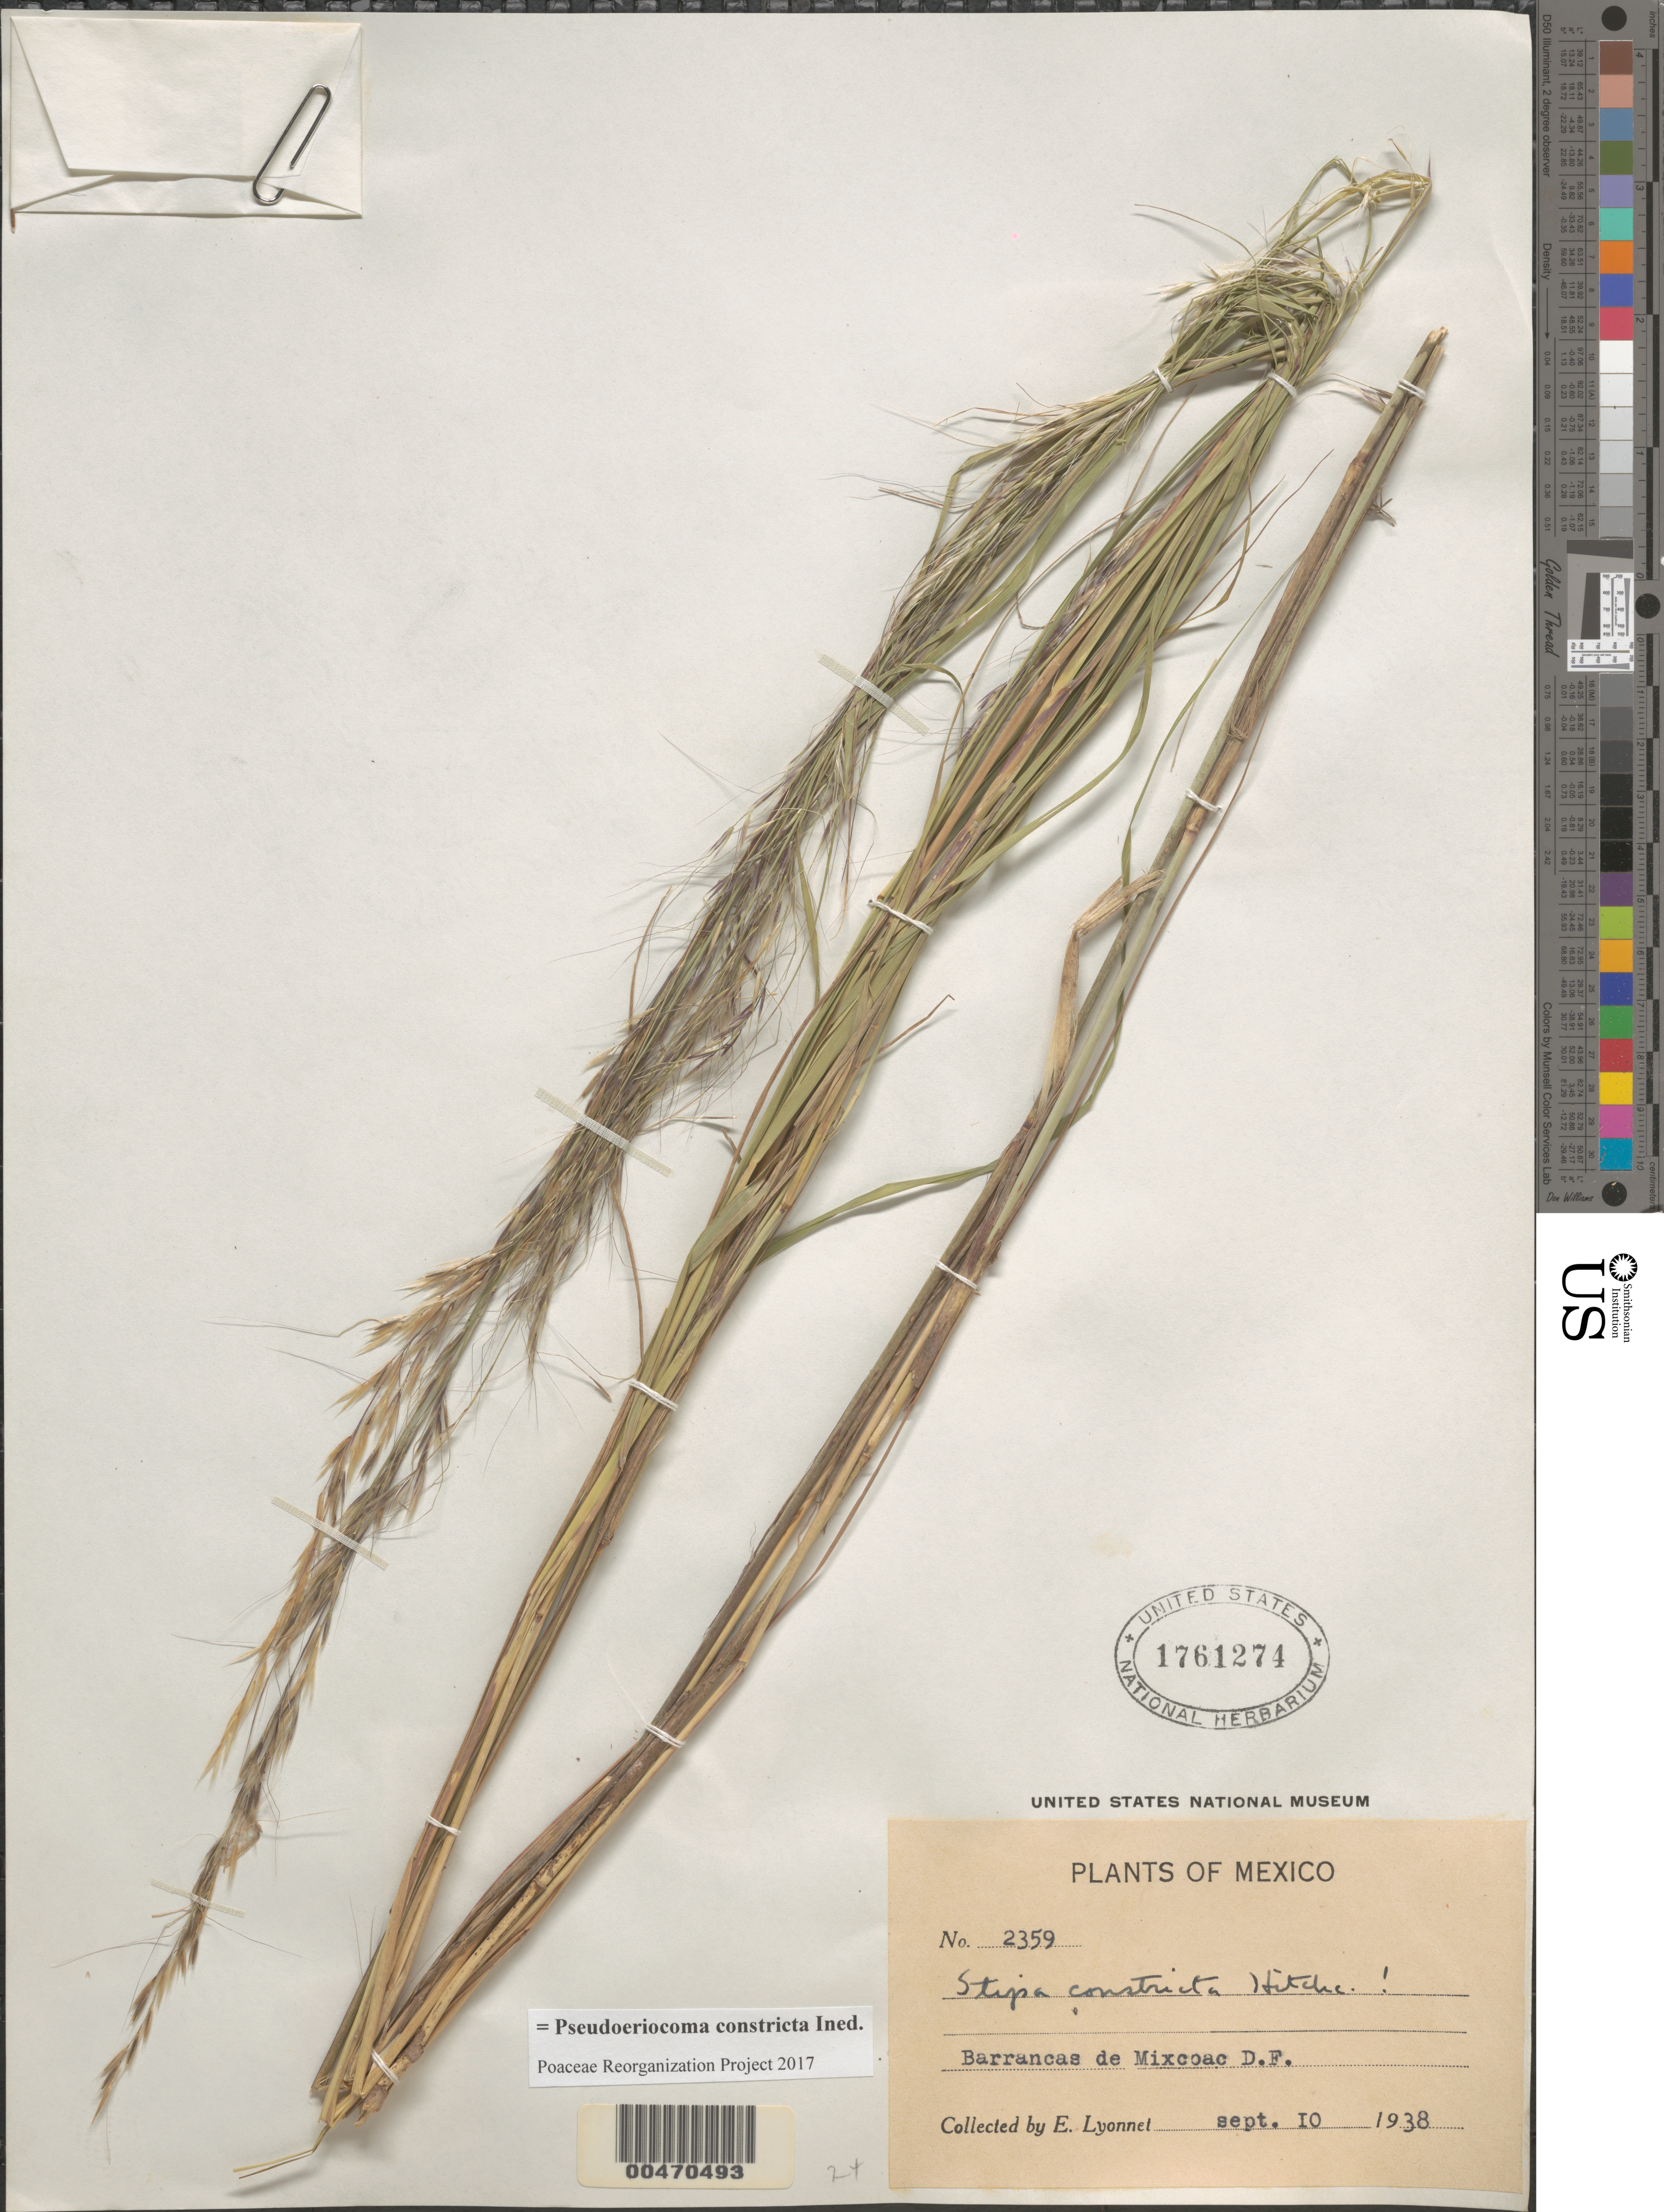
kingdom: Plantae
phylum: Tracheophyta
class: Liliopsida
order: Poales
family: Poaceae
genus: Pseudoeriocoma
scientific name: Pseudoeriocoma constricta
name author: (Kunth) Romasch.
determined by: Poaceae Reorganization Project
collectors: Bro. E. Lyonnet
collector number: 2359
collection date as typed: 10 Sep 1938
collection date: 1938-09-10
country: Mexico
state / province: Distrito Federal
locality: Barrancas de Mixcoac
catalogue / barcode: US 1761274